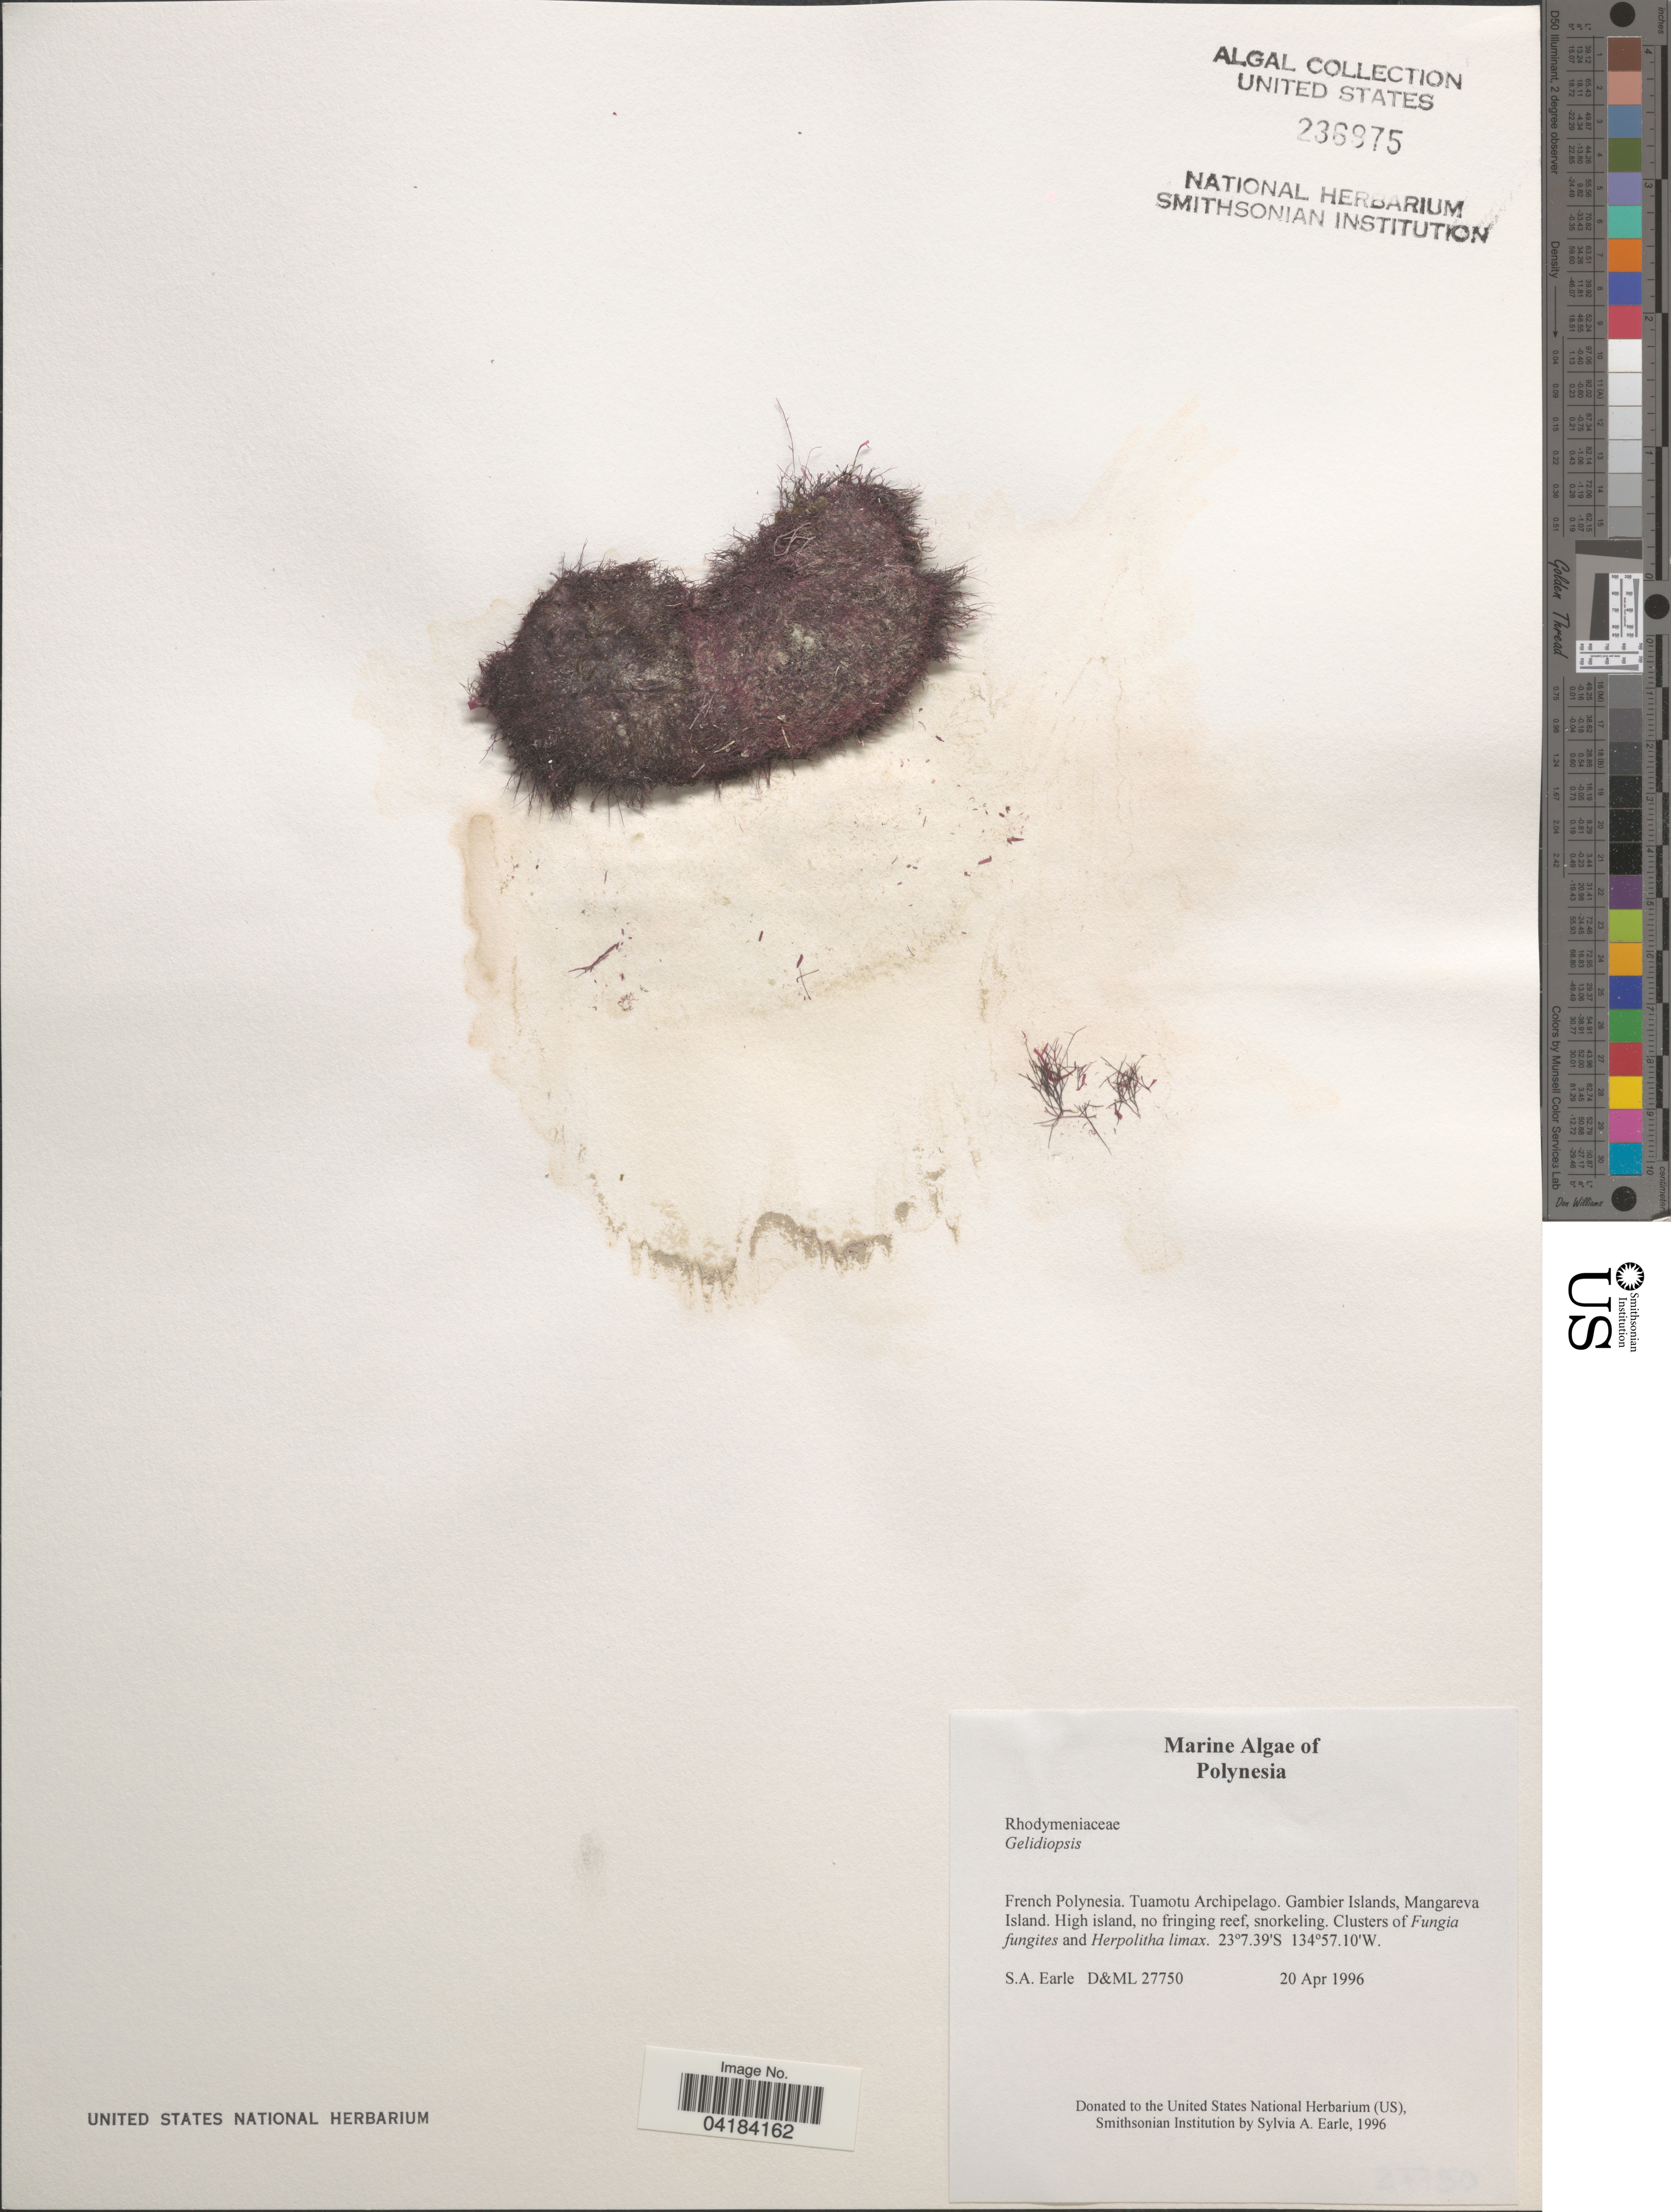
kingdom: Plantae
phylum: Rhodophyta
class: Florideophyceae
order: Rhodymeniales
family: Lomentariaceae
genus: Ceratodictyon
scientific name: Ceratodictyon sp.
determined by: Algae name updating Project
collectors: S. A. Earle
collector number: D&ML27750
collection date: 1996-04-20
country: French Polynesia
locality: Polynesia. Tuamotu Archipelago. Gambier Islands, Mangareva Island. High island.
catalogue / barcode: US 236975